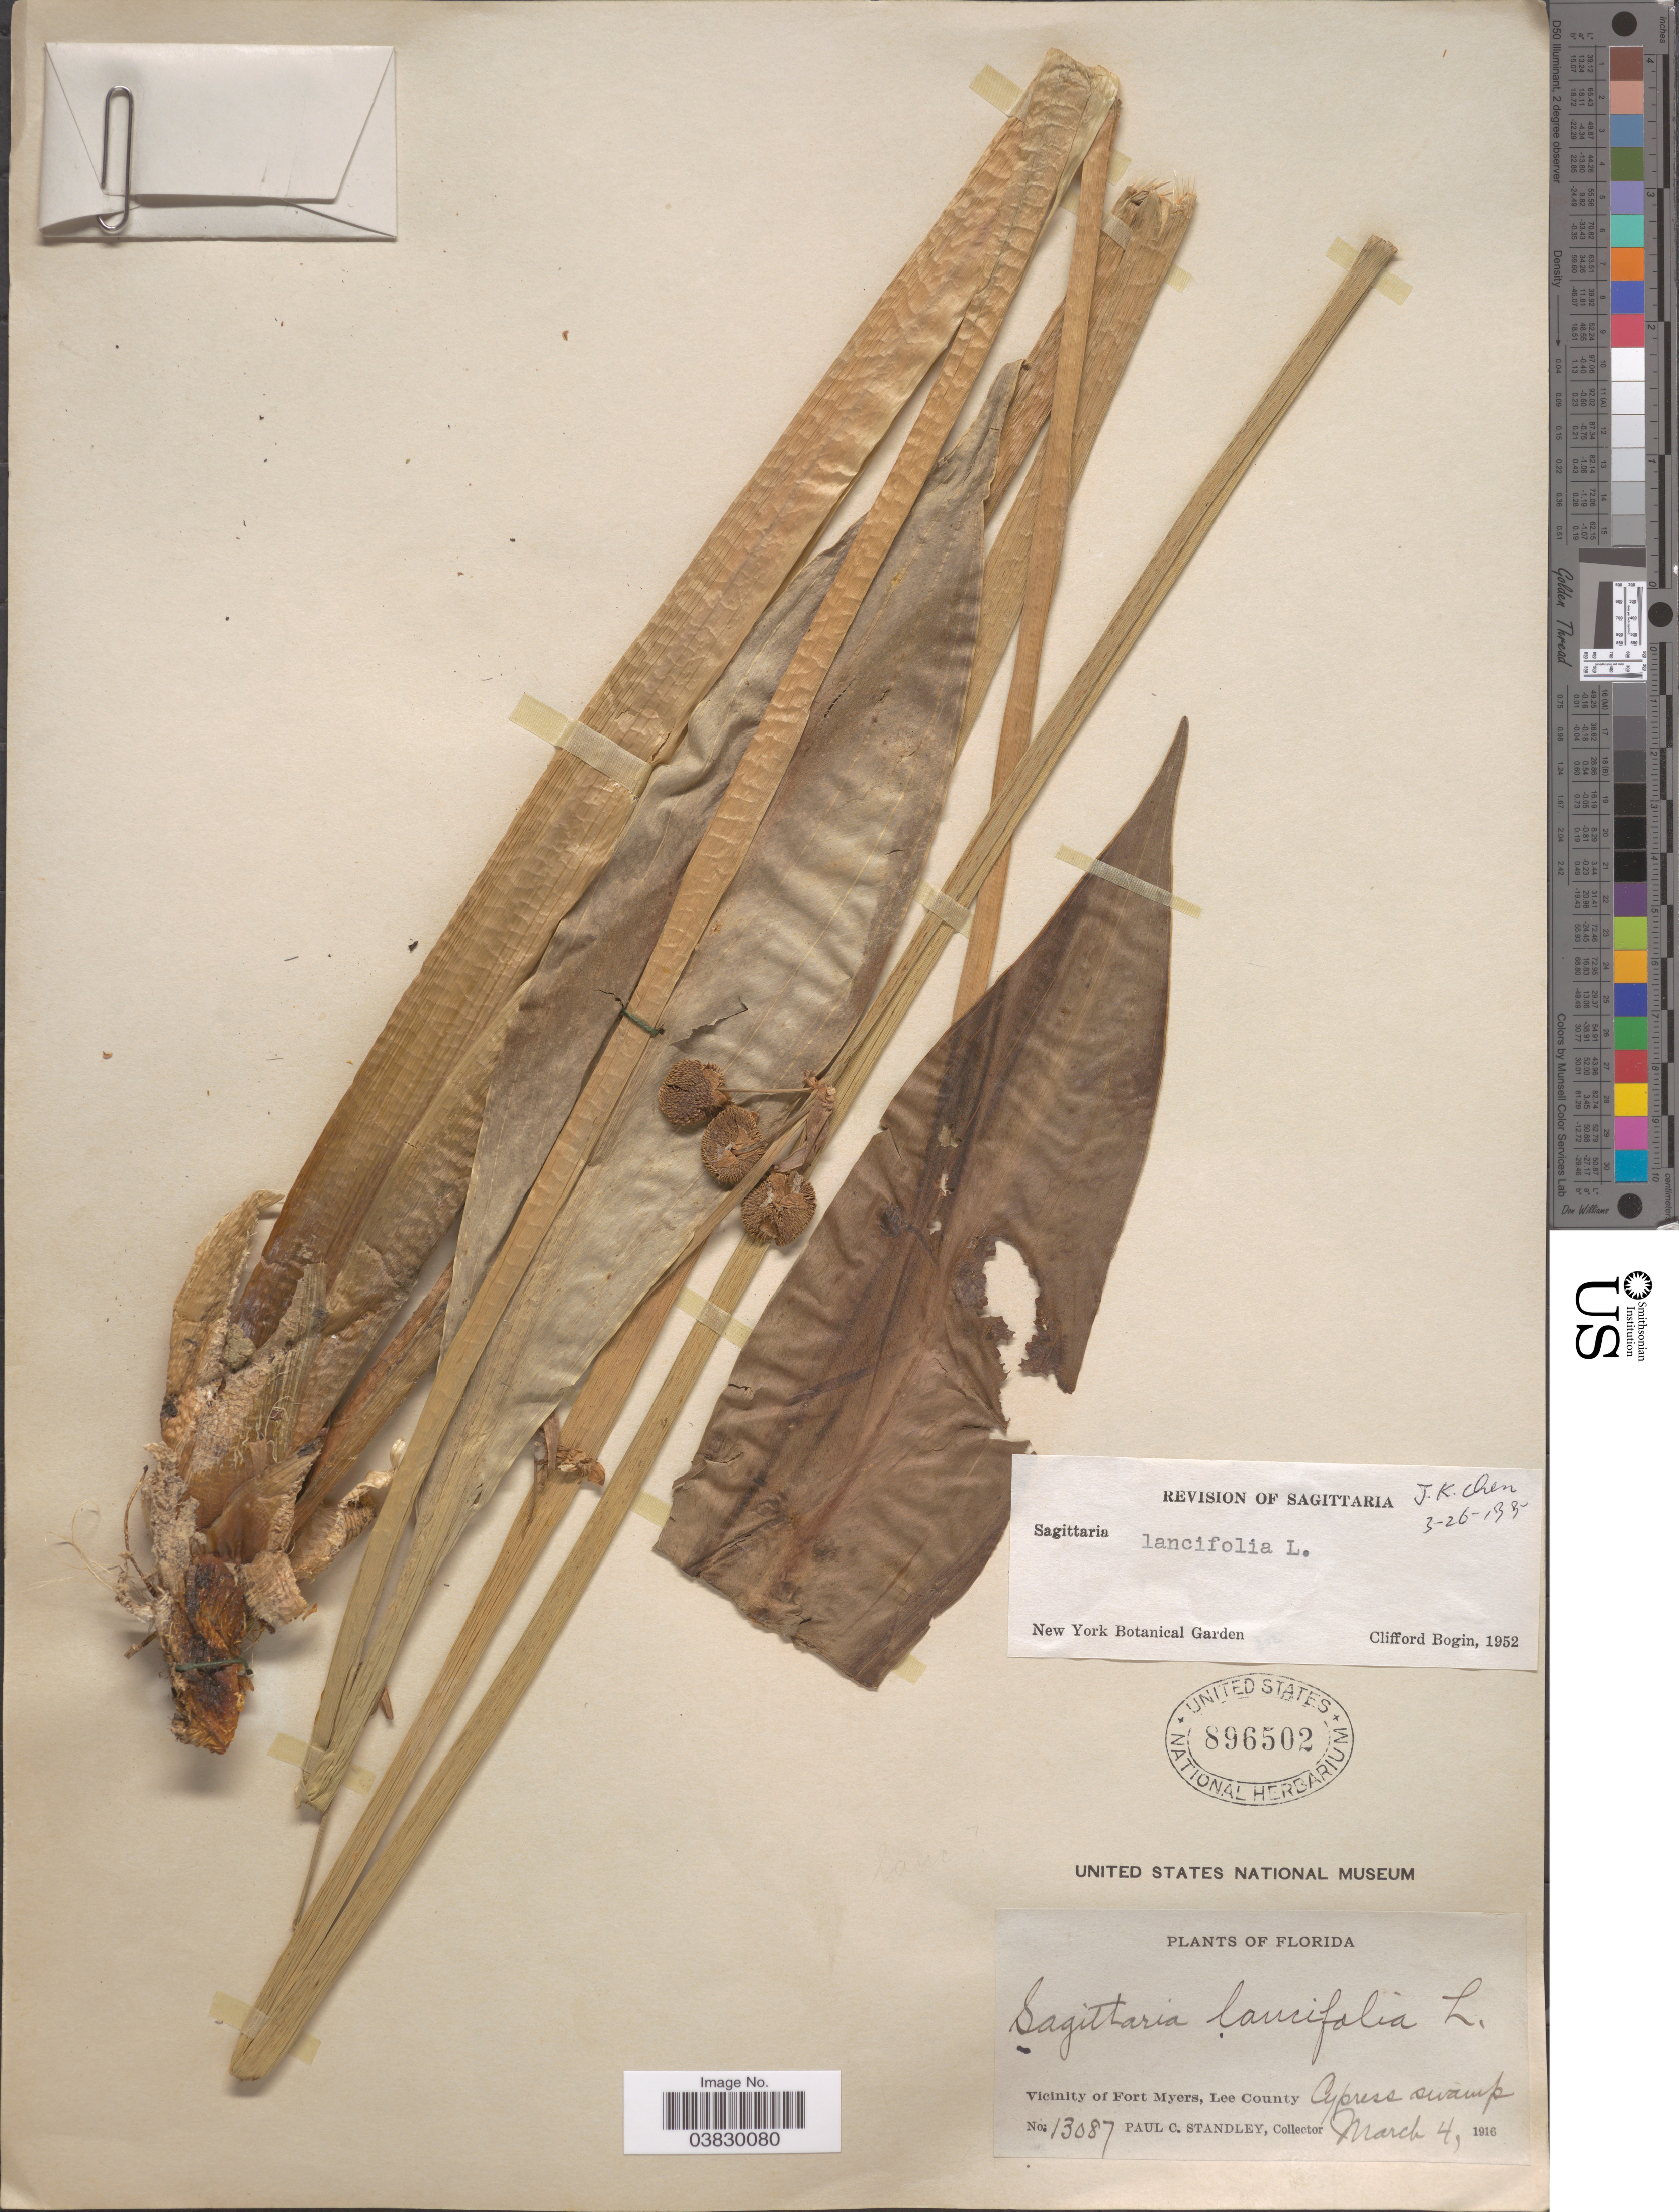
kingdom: Plantae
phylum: Tracheophyta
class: Liliopsida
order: Alismatales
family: Alismataceae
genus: Sagittaria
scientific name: Sagittaria lancifolia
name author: L.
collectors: P. C. Standley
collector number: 13087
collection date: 1916-03-04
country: United States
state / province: Florida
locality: Vicinity of Fort Meyers, Lee County, Cypress swamp.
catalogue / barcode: US 896502